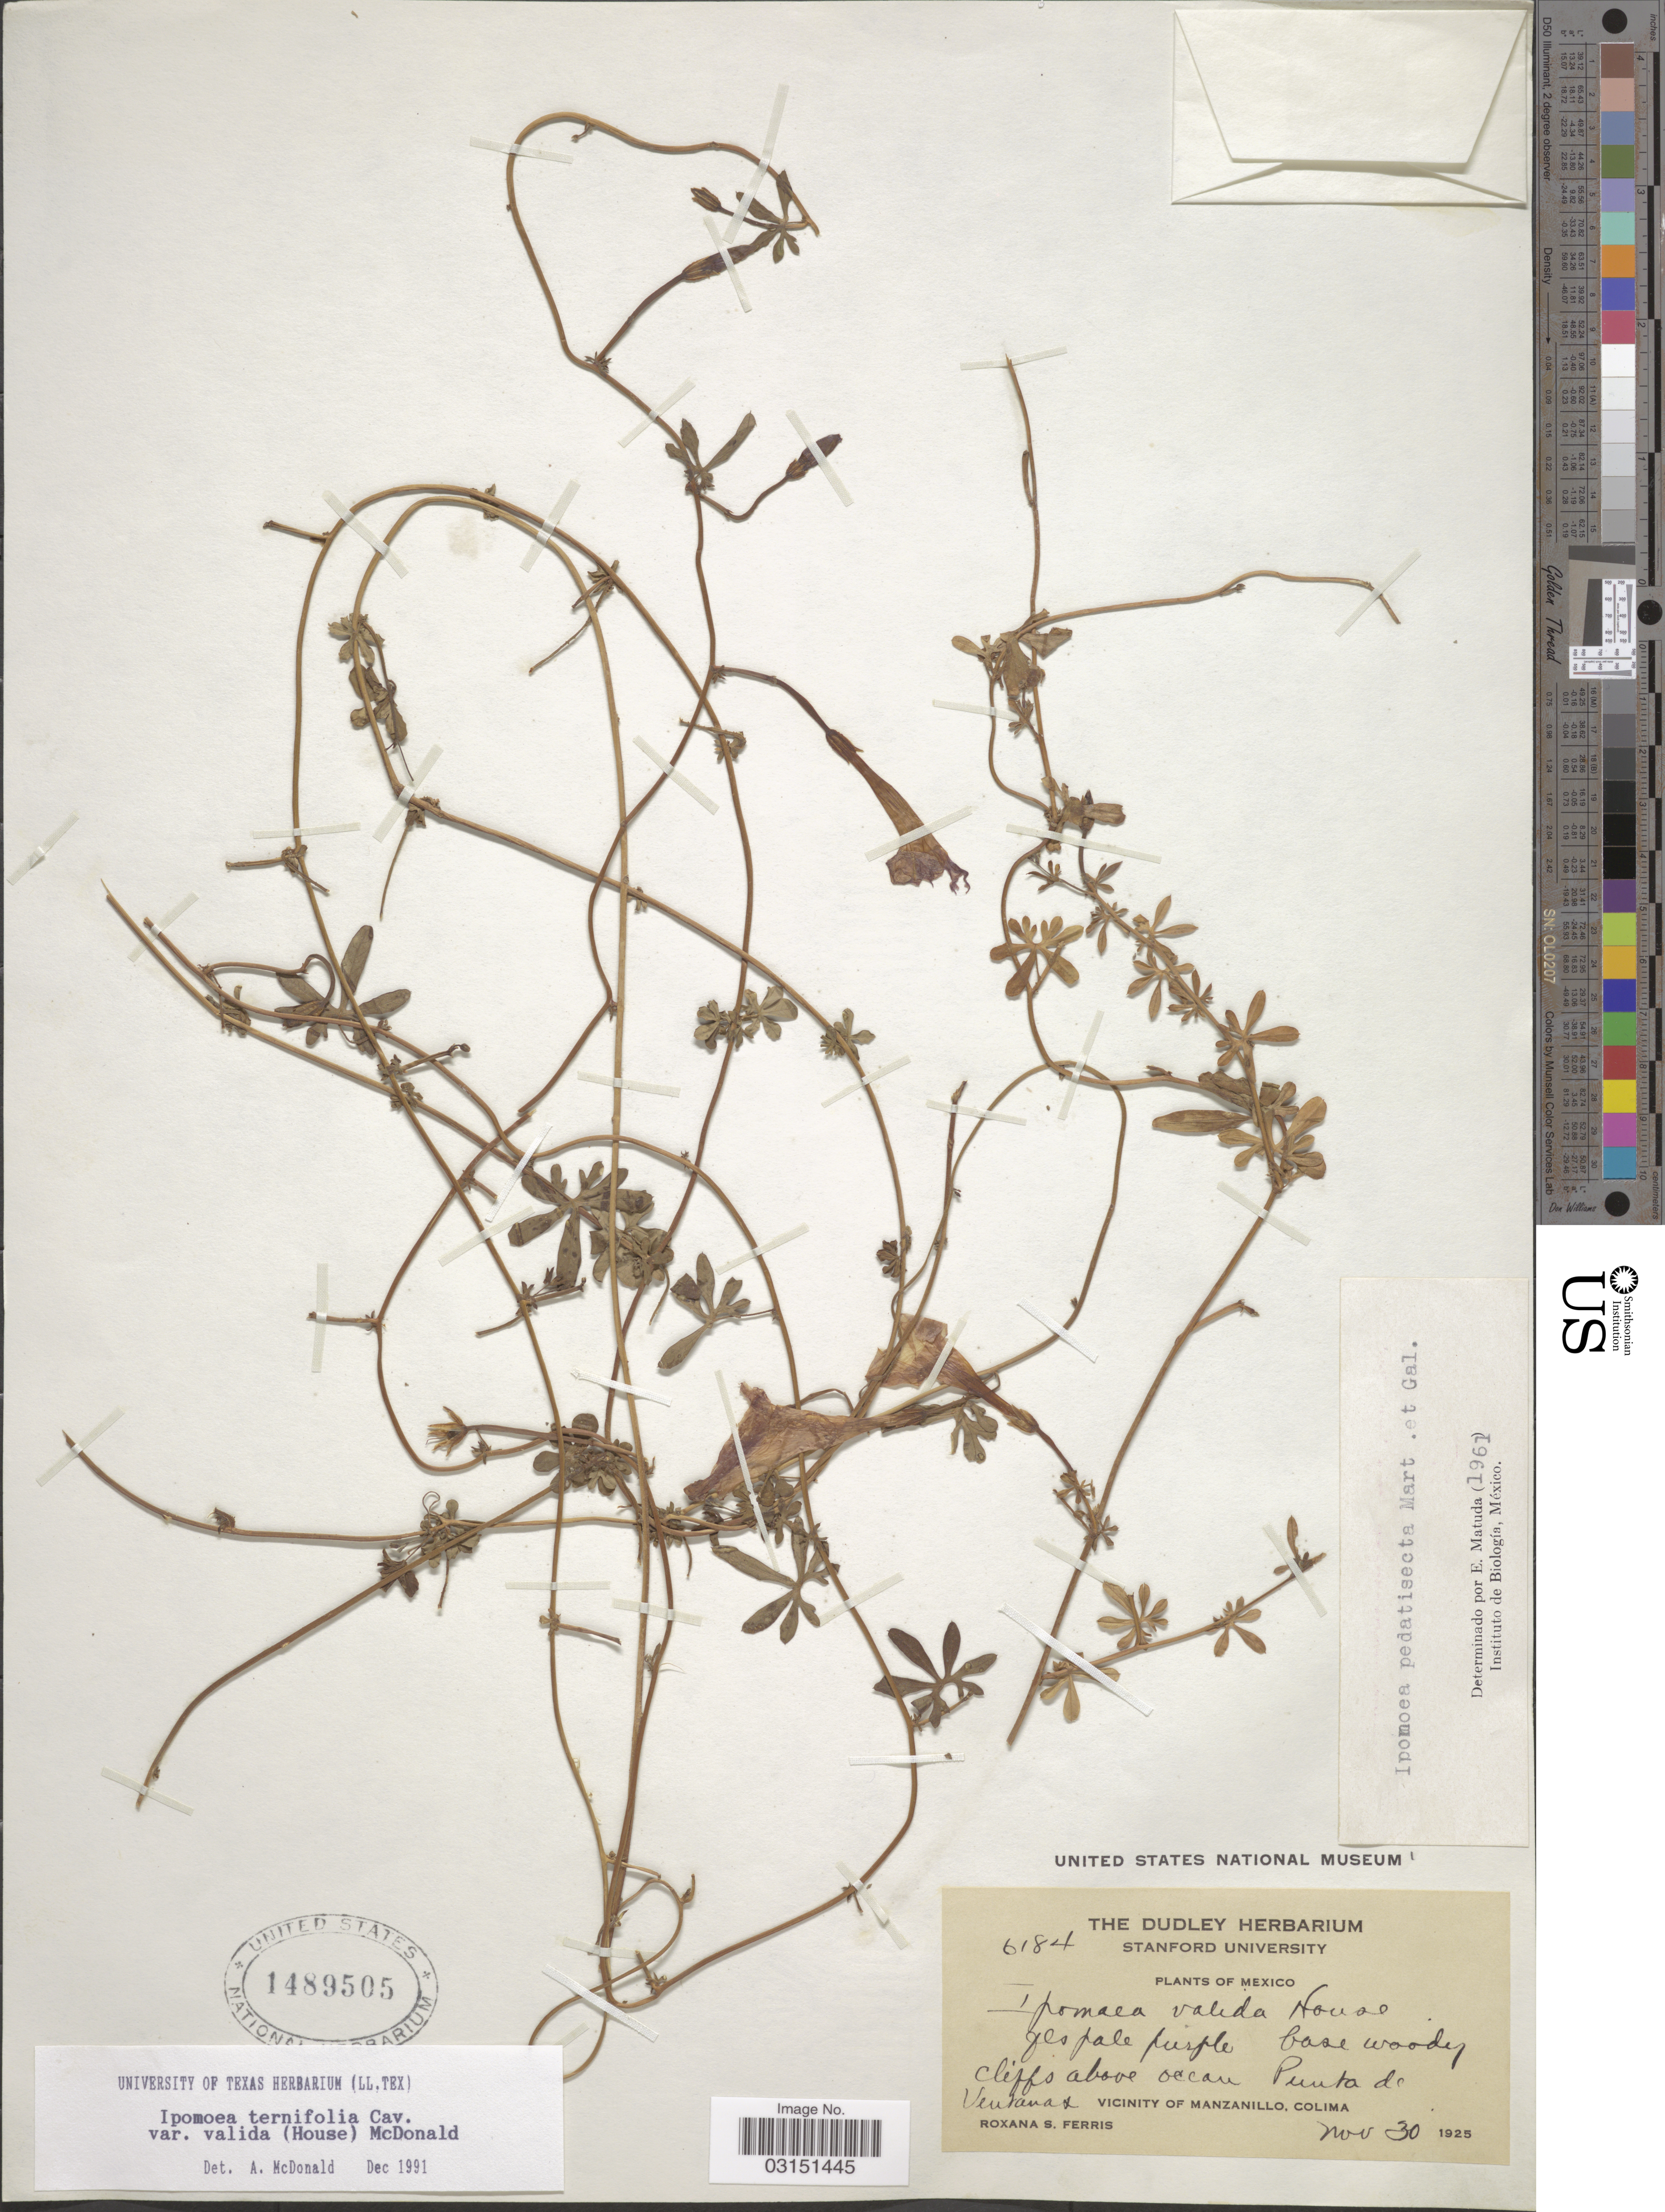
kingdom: Plantae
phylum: Tracheophyta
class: Magnoliopsida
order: Solanales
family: Convolvulaceae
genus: Ipomoea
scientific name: Ipomoea ternifolia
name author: Cav.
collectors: R. S. Ferris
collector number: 6184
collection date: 1925-11-30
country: Mexico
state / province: Colima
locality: Cliffs above ocean Punta de Ventana & Vicinity of Mazanillo.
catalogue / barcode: US 1489505